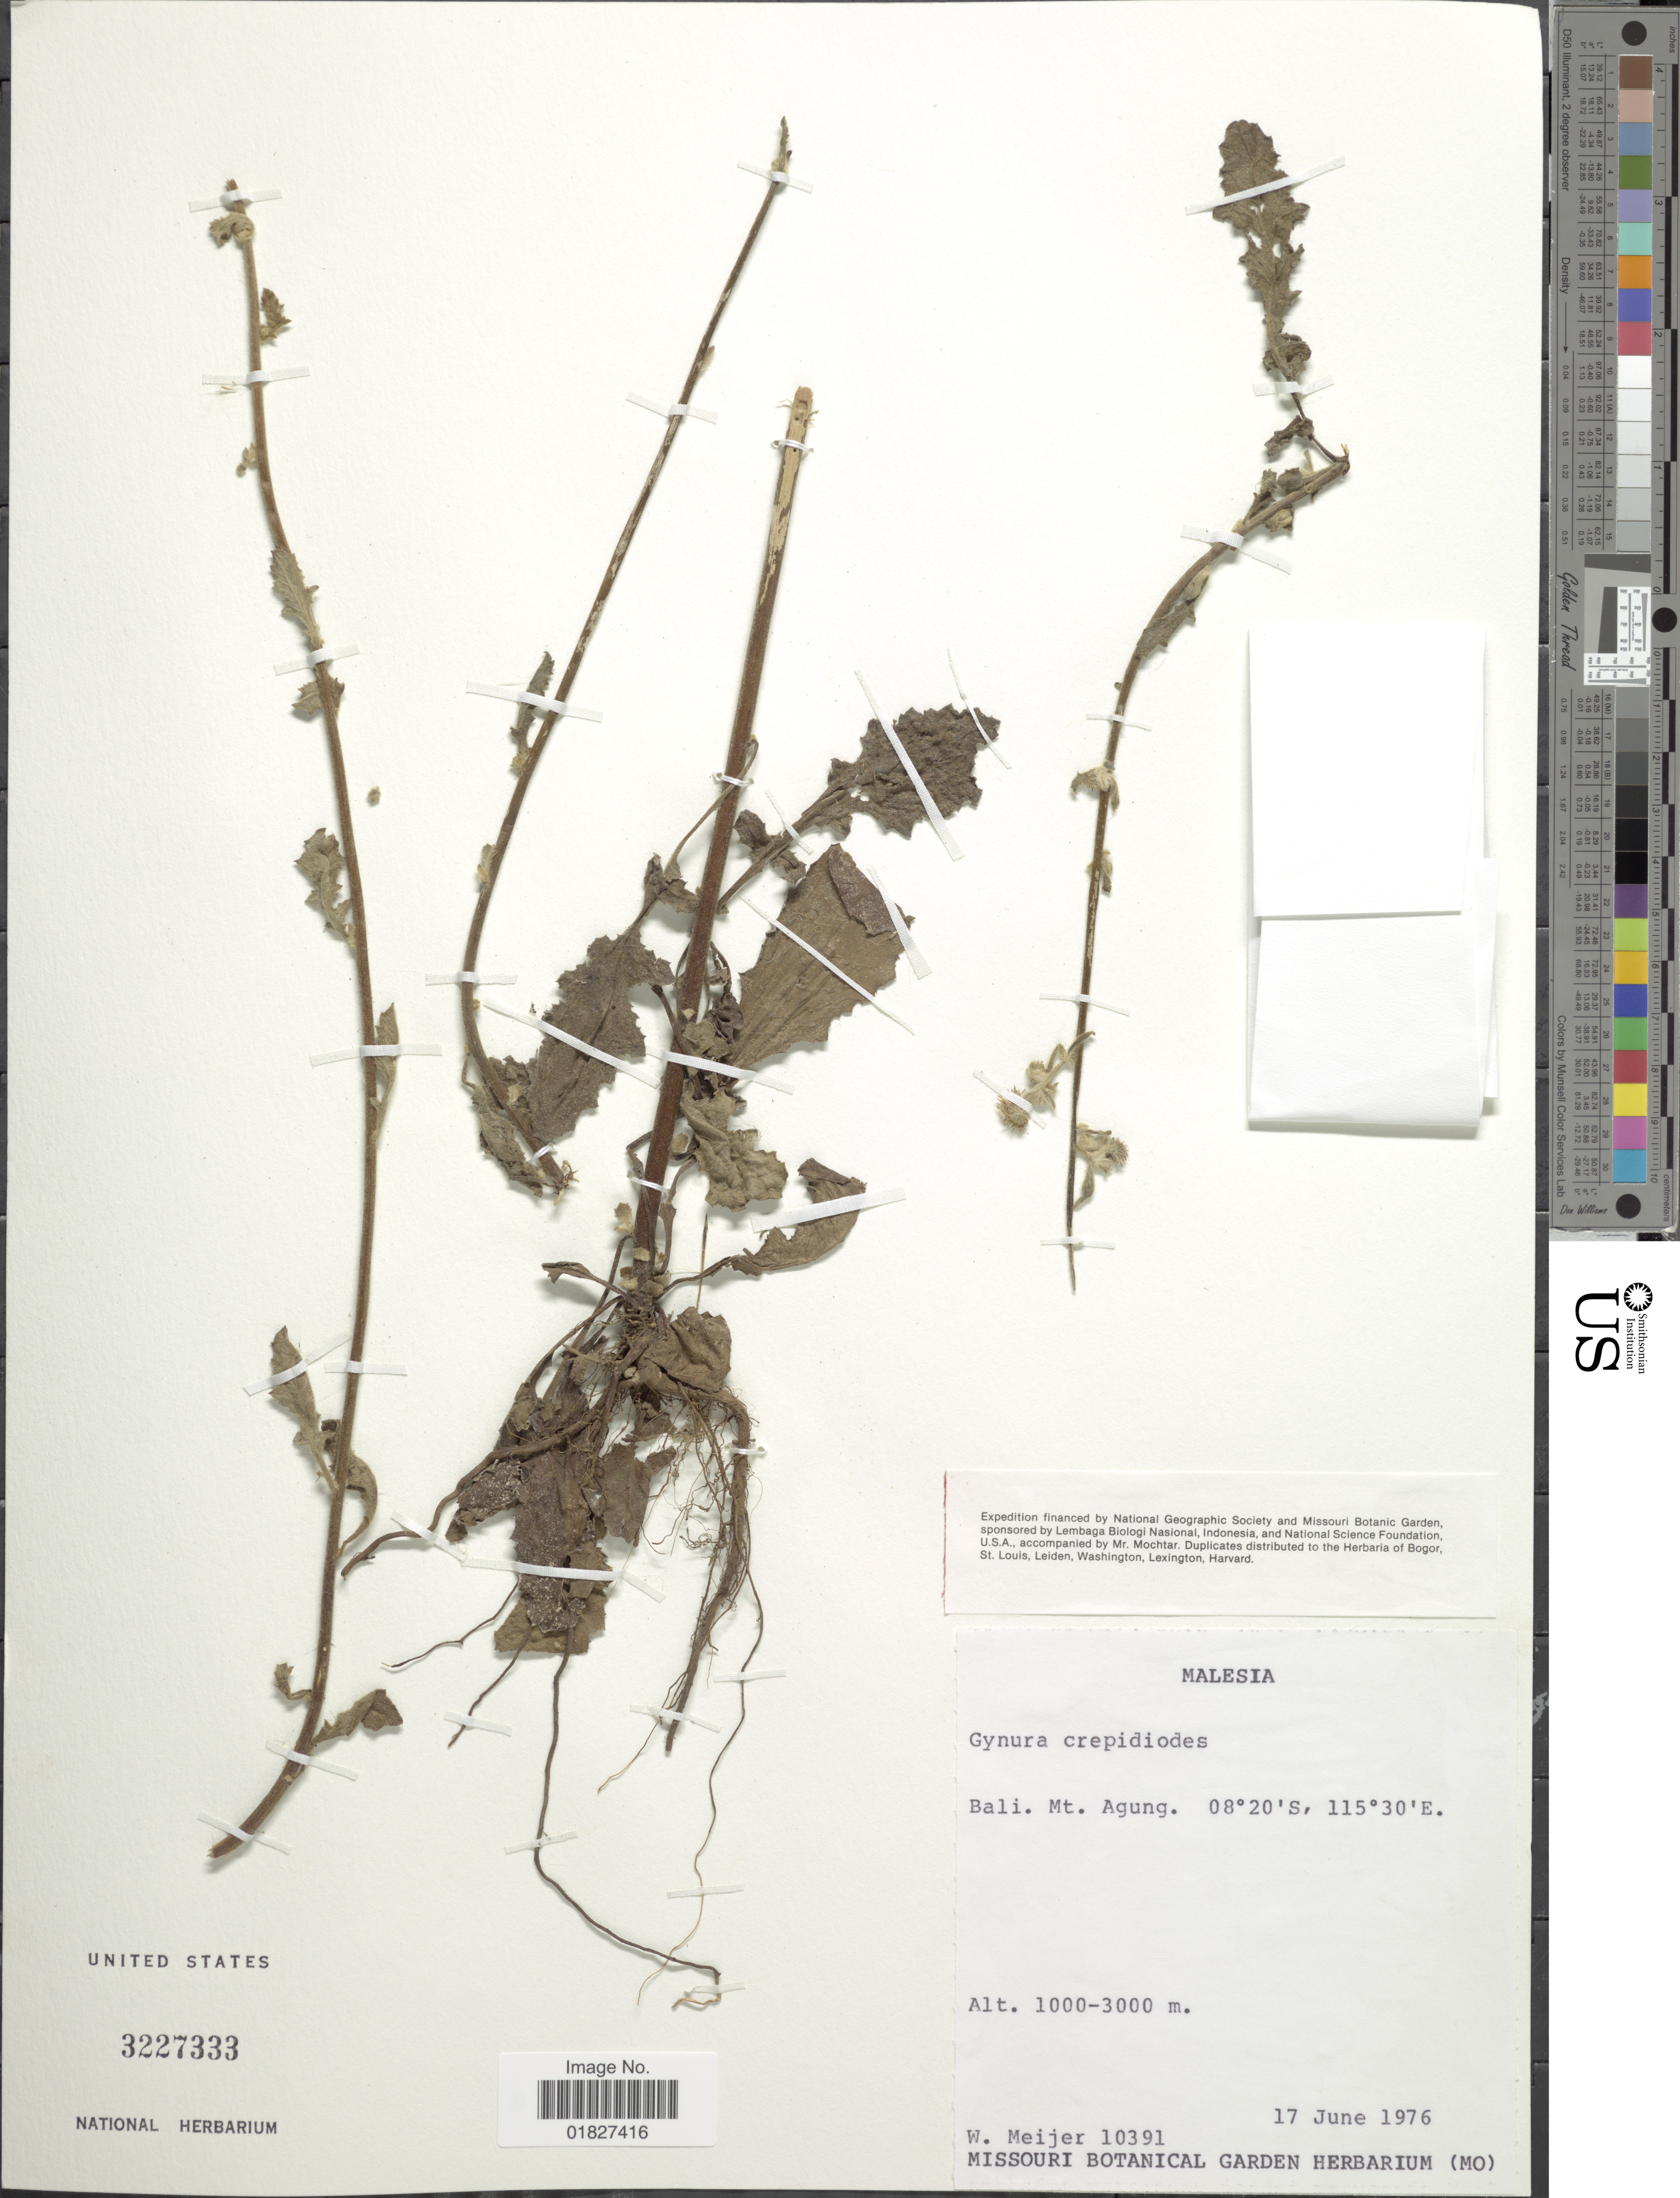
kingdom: Plantae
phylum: Tracheophyta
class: Magnoliopsida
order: Asterales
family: Asteraceae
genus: Crassocephalum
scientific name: Crassocephalum crepidioides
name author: (Benth.) S. Moore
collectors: W. Meijer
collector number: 10391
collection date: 1976-06-17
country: Malaysia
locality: Bali, Mt. Agung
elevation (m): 1000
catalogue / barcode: US 3227333